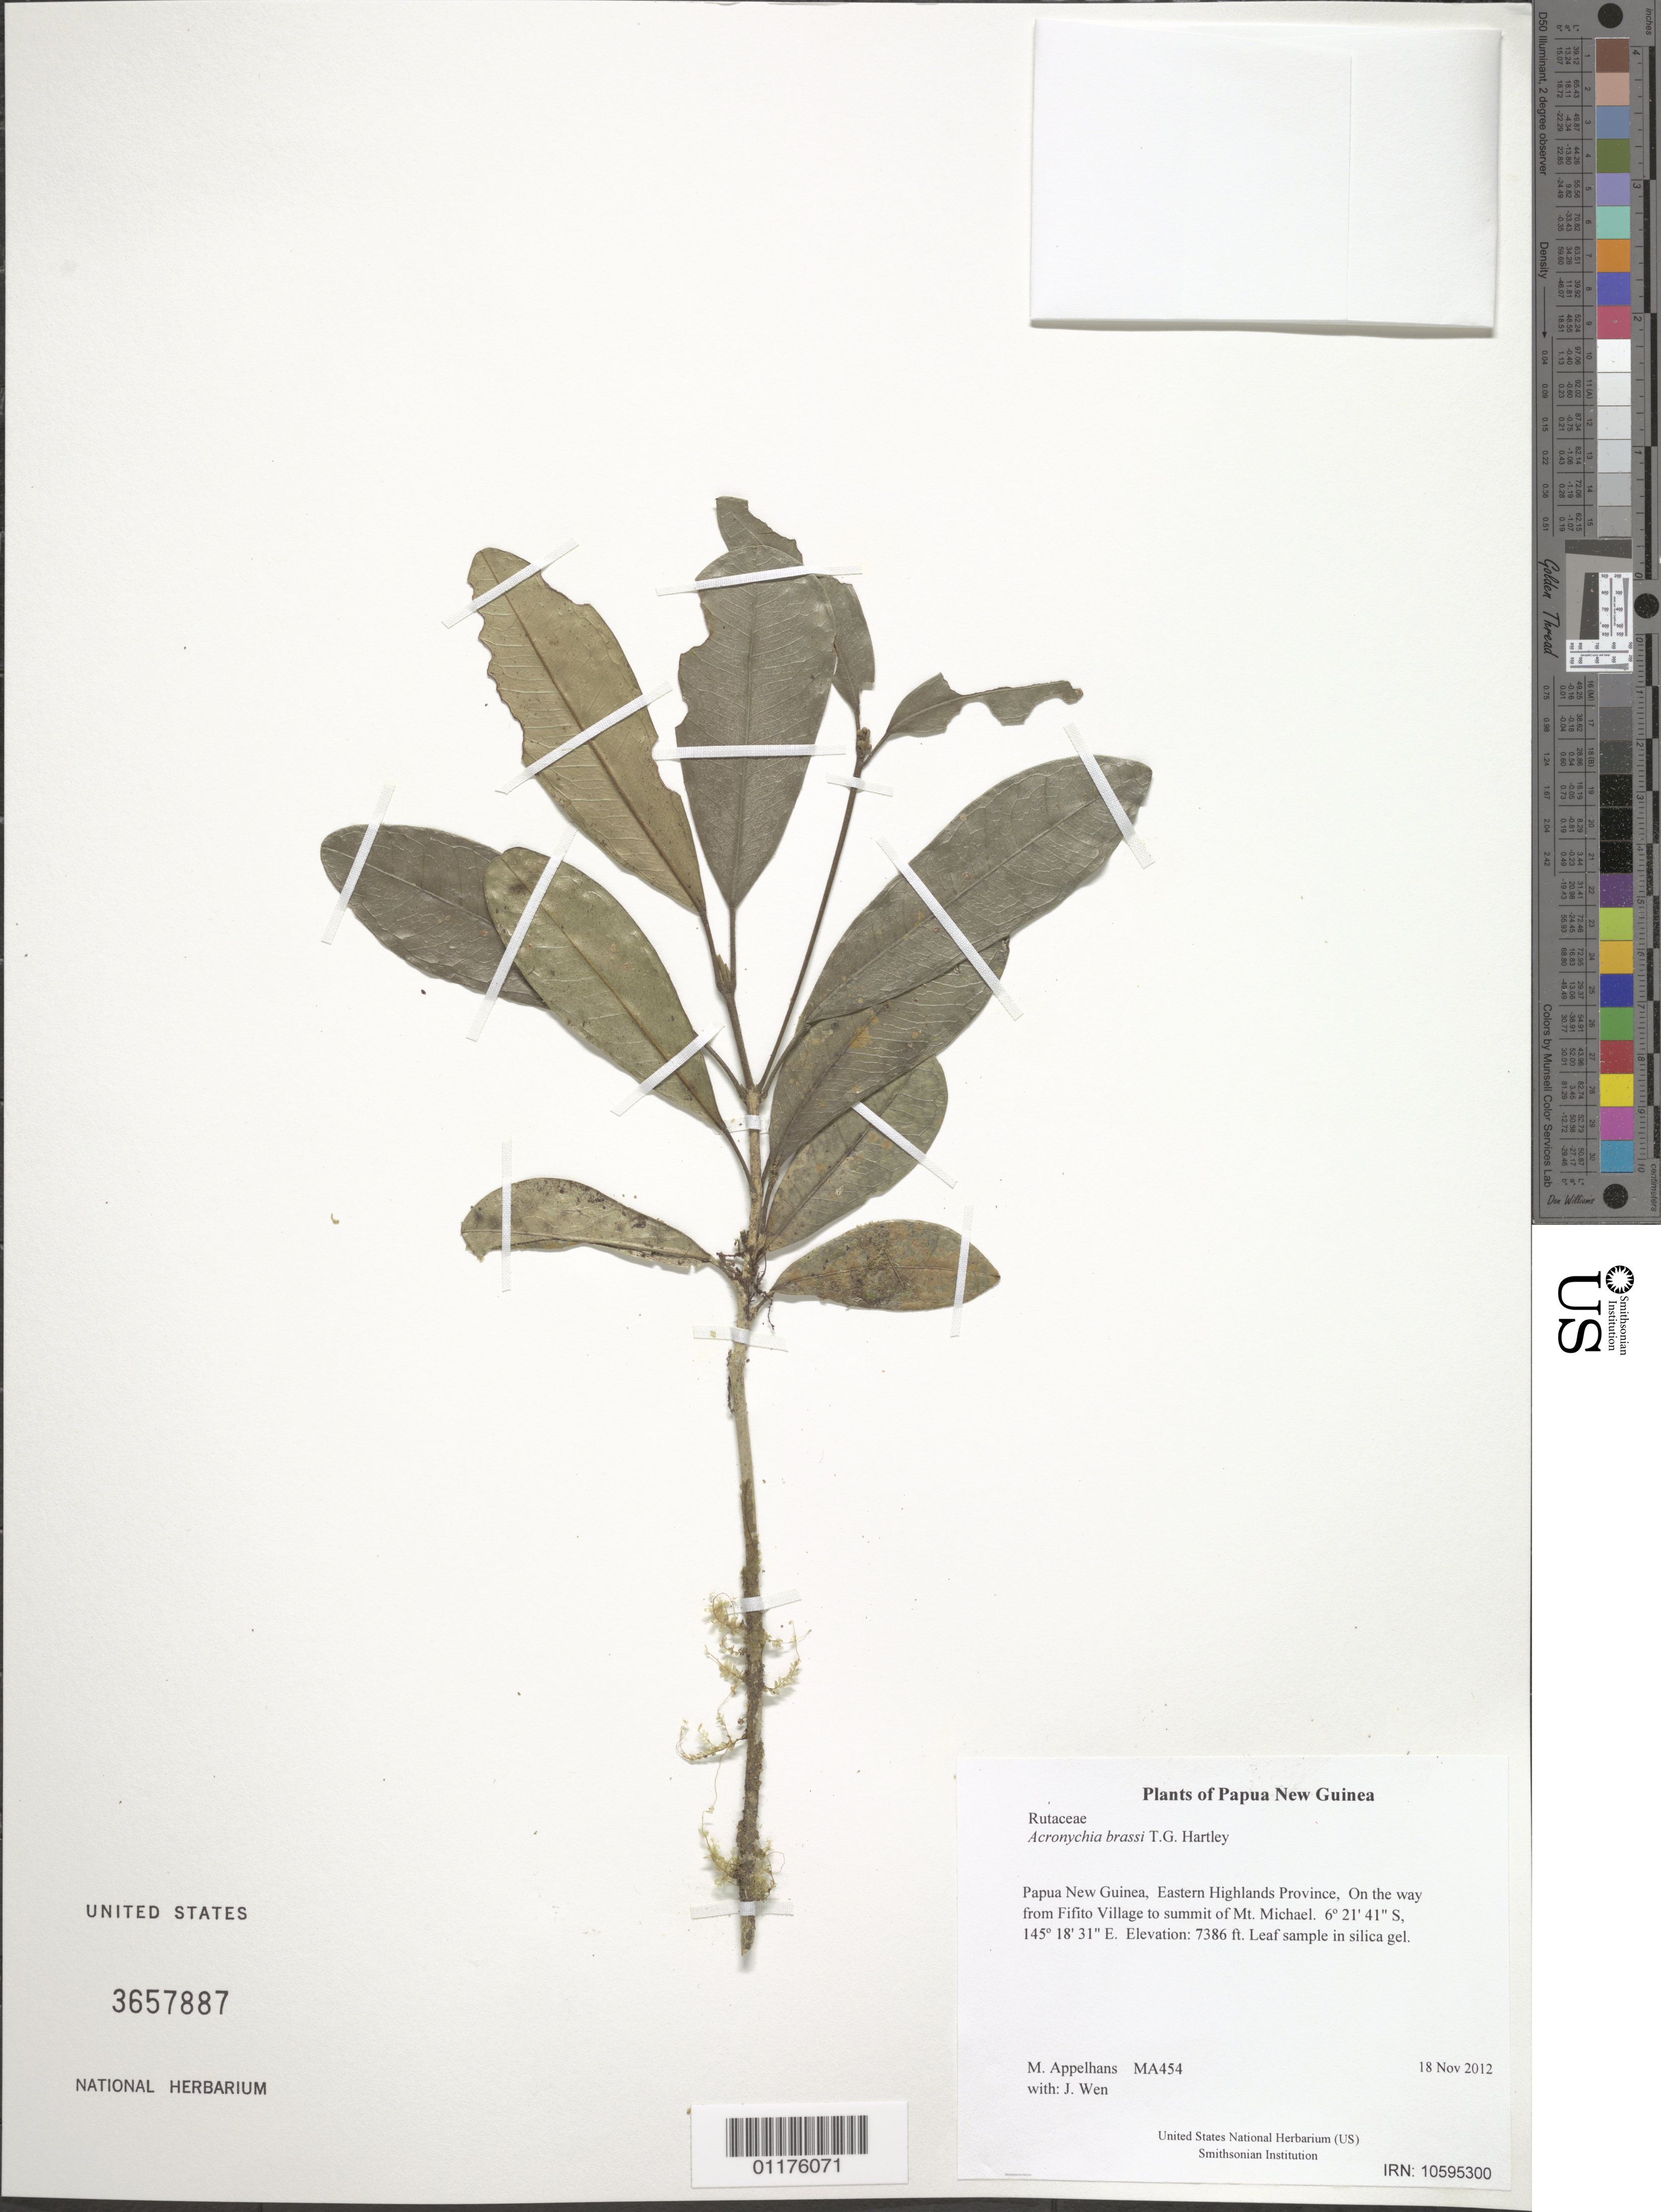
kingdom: Plantae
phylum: Tracheophyta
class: Magnoliopsida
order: Sapindales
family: Rutaceae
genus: Acronychia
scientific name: Acronychia brassi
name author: T.G. Hartley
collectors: J. Wen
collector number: MA454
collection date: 2012-11-18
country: Papua New Guinea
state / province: Eastern Highlands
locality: On the way from Fifito Village to summit of Mt. Michael.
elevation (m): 2251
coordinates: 06 21.687 S, 145 18.510 E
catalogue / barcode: US 3657887